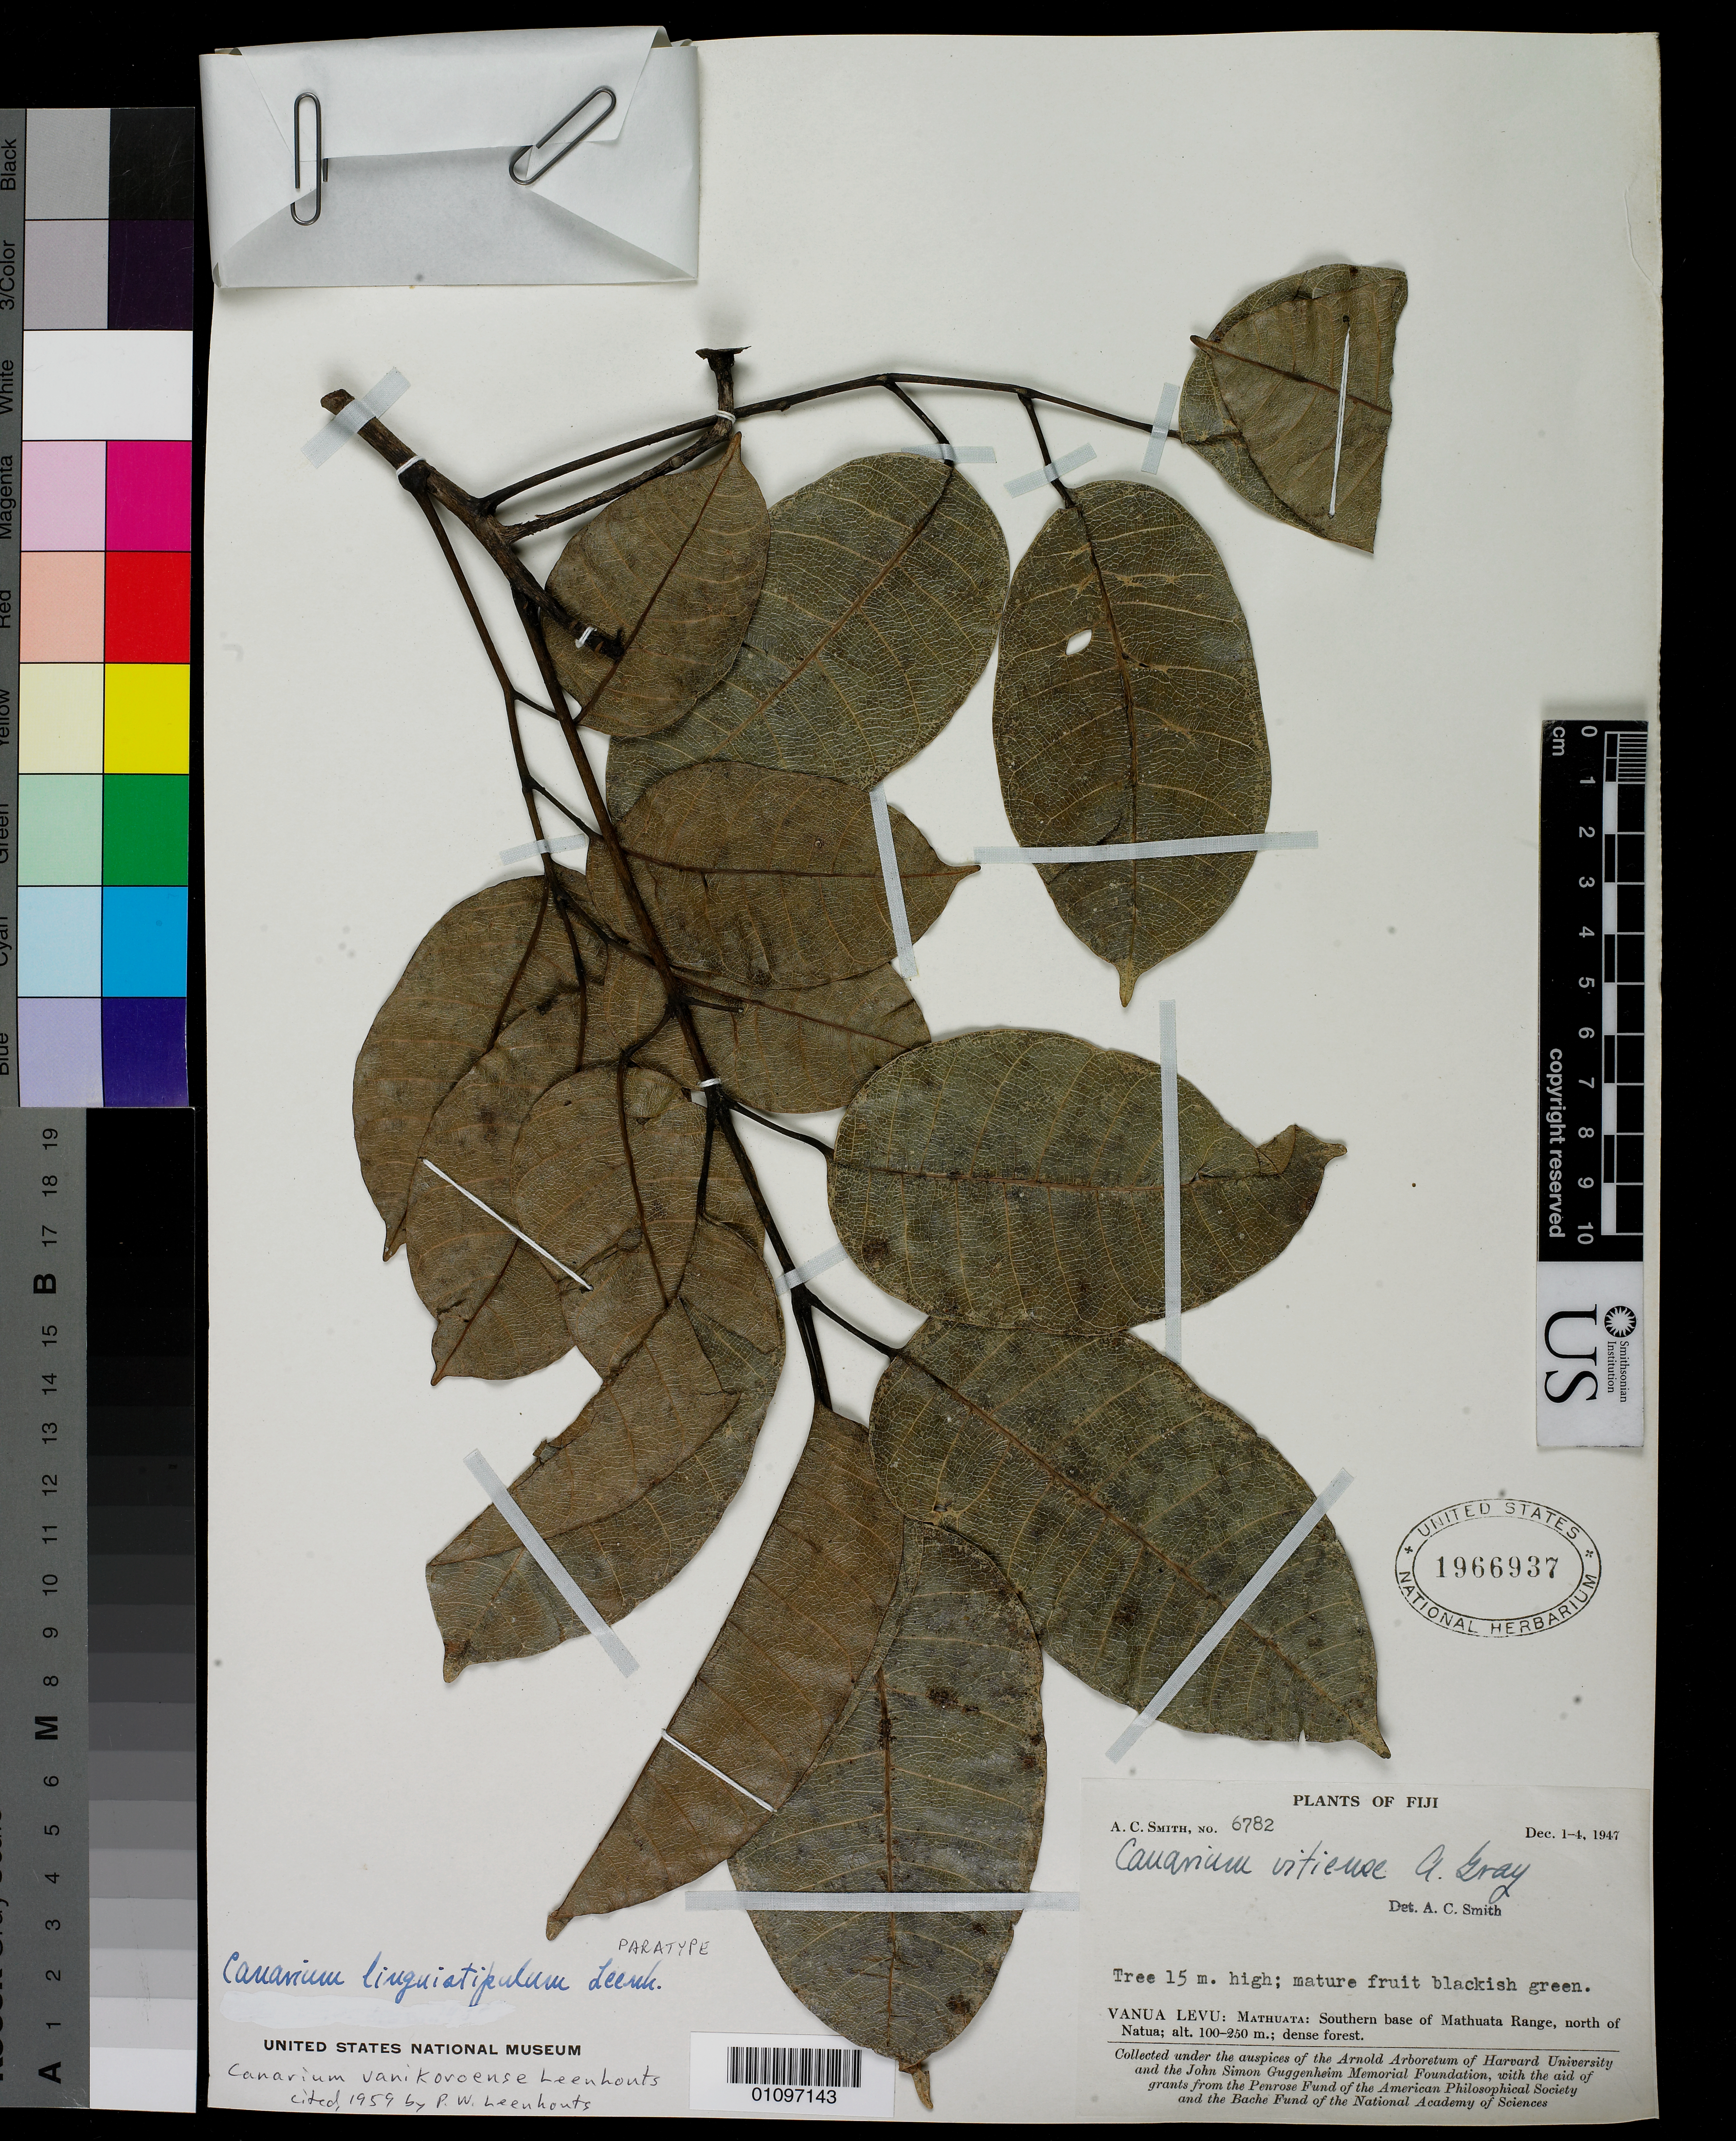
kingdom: Plantae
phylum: Tracheophyta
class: Magnoliopsida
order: Sapindales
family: Burseraceae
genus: Canarium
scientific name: Canarium vanikoroense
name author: Leenh.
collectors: A. C. Smith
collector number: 6782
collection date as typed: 01 Dec 1947 to 04 Dec 1947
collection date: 1947-12-01/1947-12-04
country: Fiji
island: Vanua Levu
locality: Vanua Levu: Mathuata: Southern base of Mathuata Range, north of Natua.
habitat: Dense forest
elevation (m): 100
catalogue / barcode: US 1966937